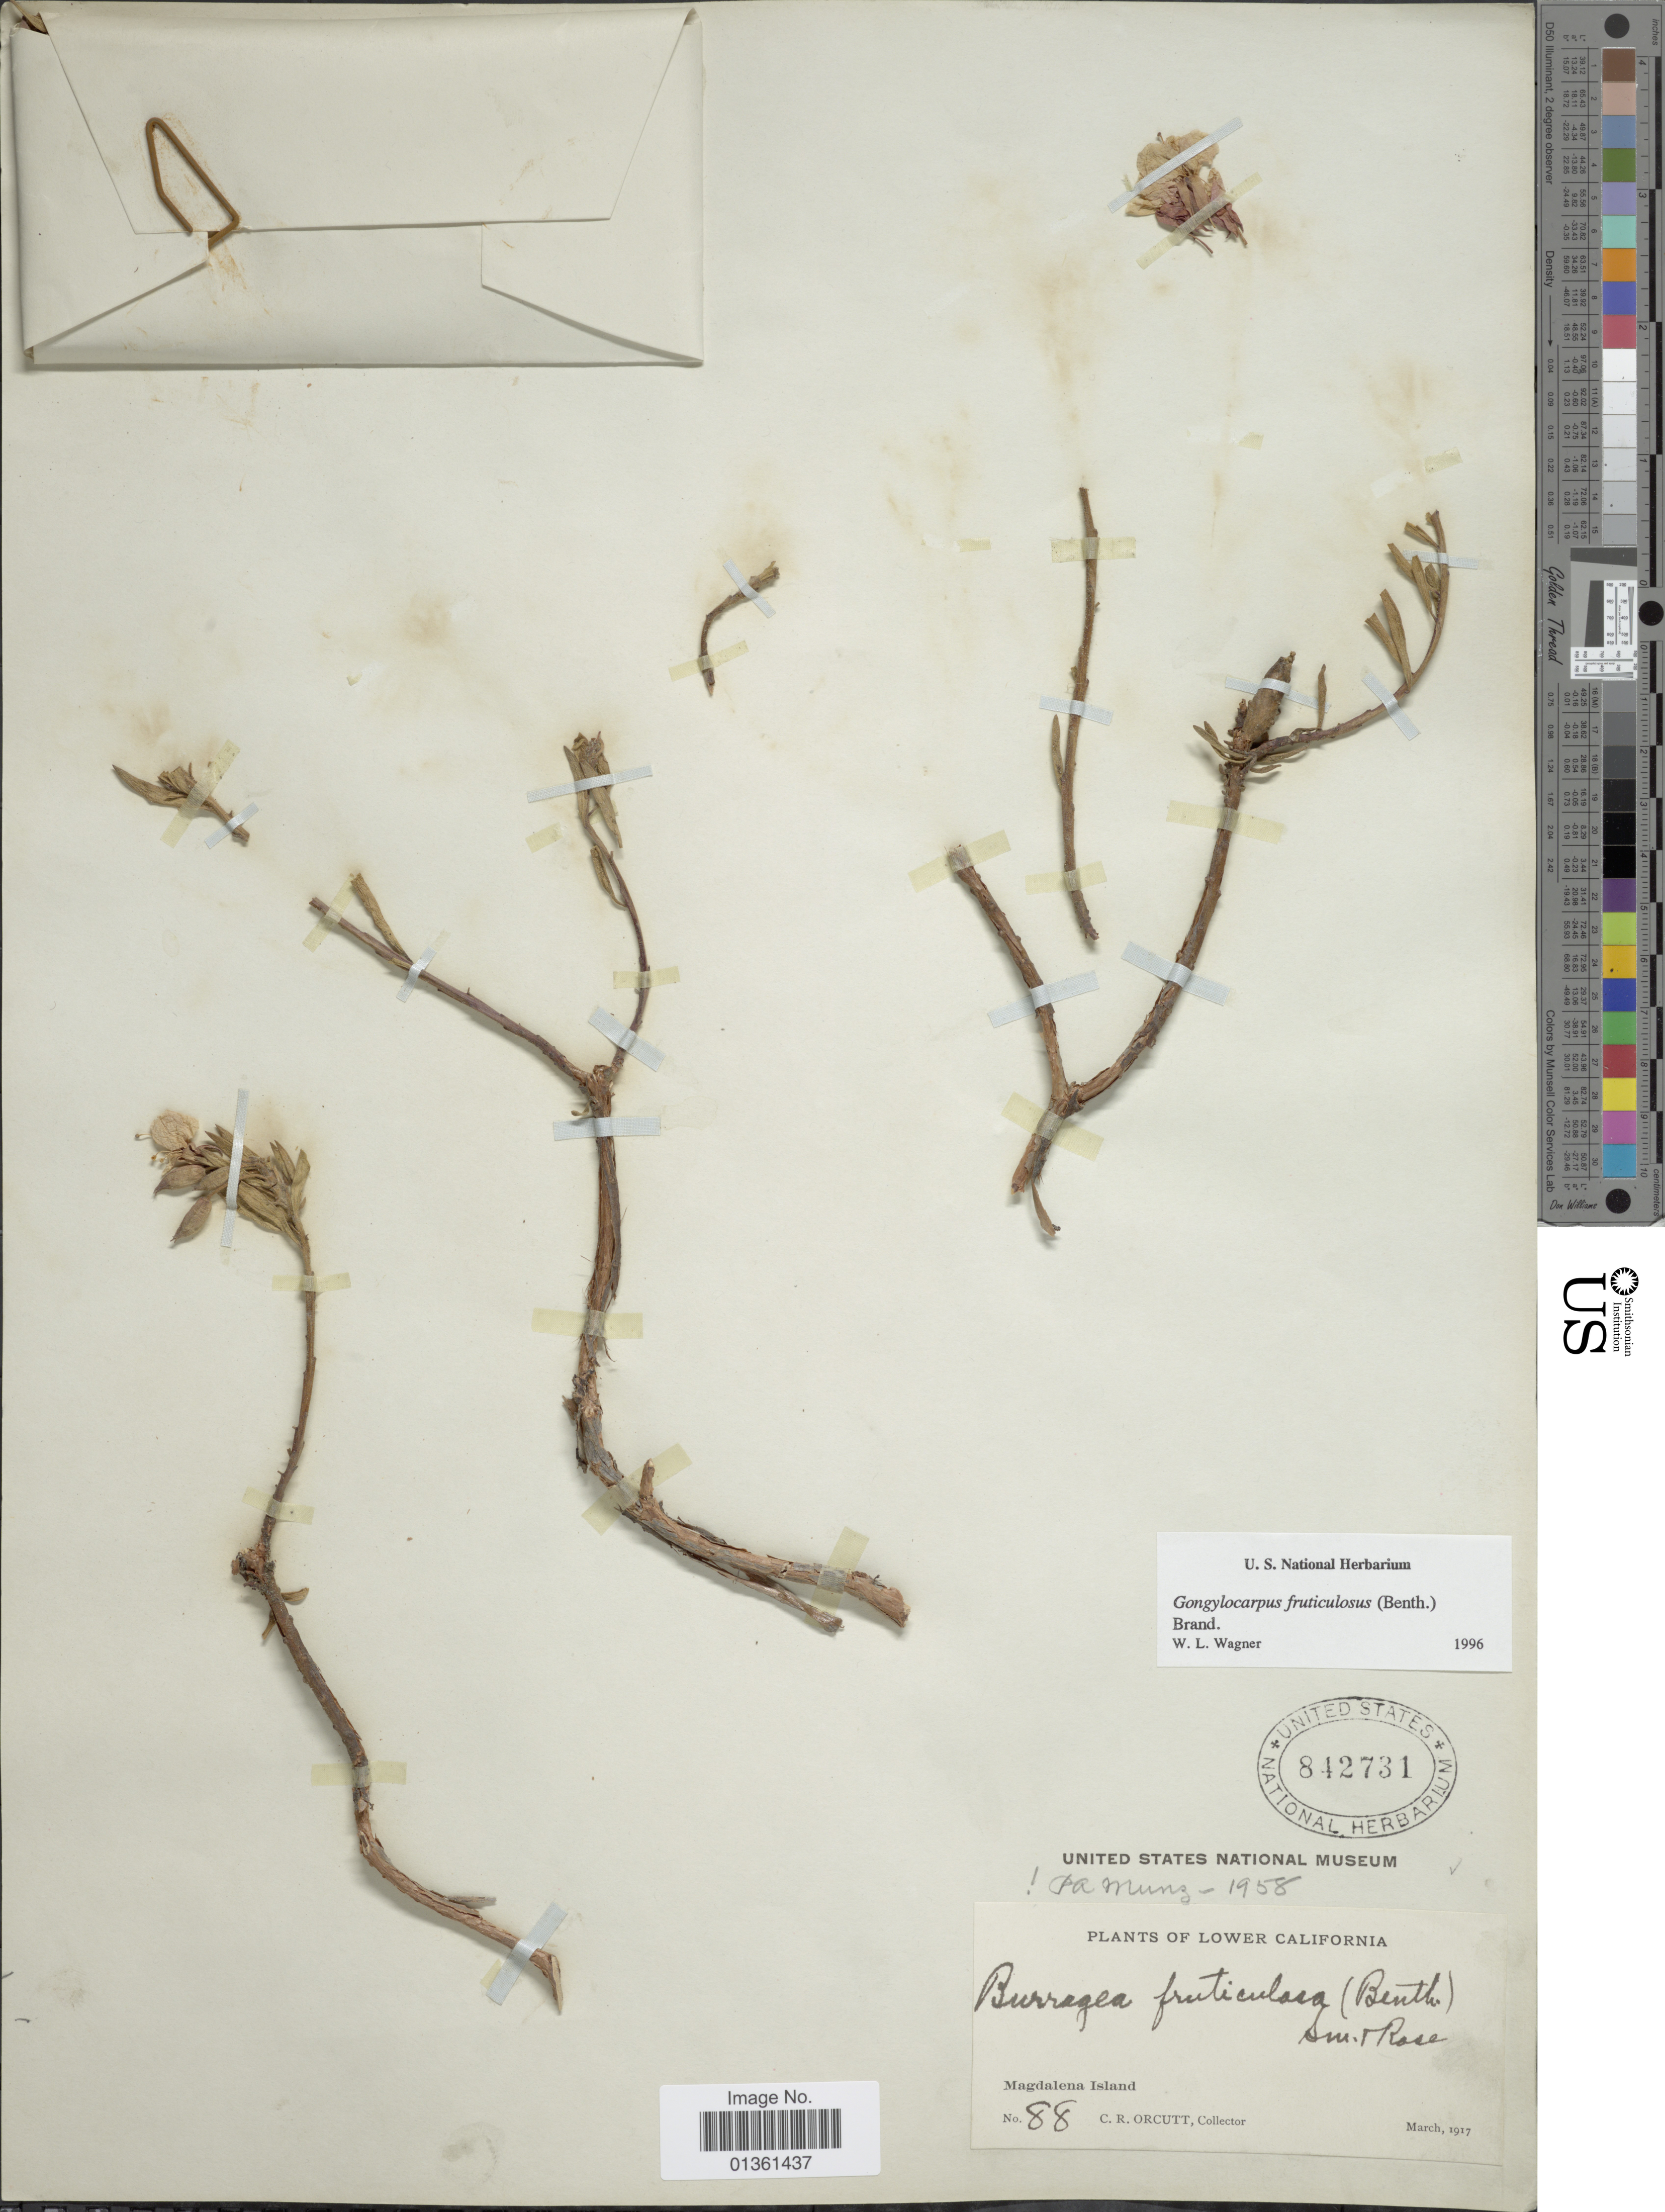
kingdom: Plantae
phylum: Tracheophyta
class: Magnoliopsida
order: Myrtales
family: Onagraceae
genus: Gongylocarpus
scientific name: Gongylocarpus fruticulosus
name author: (Benth.) K. Brandegee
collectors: C. R. Orcutt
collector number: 88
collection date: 1917-03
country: Mexico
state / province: Baja California Sur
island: Magdalena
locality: Lower California. Magdalena Island.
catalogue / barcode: US 842731